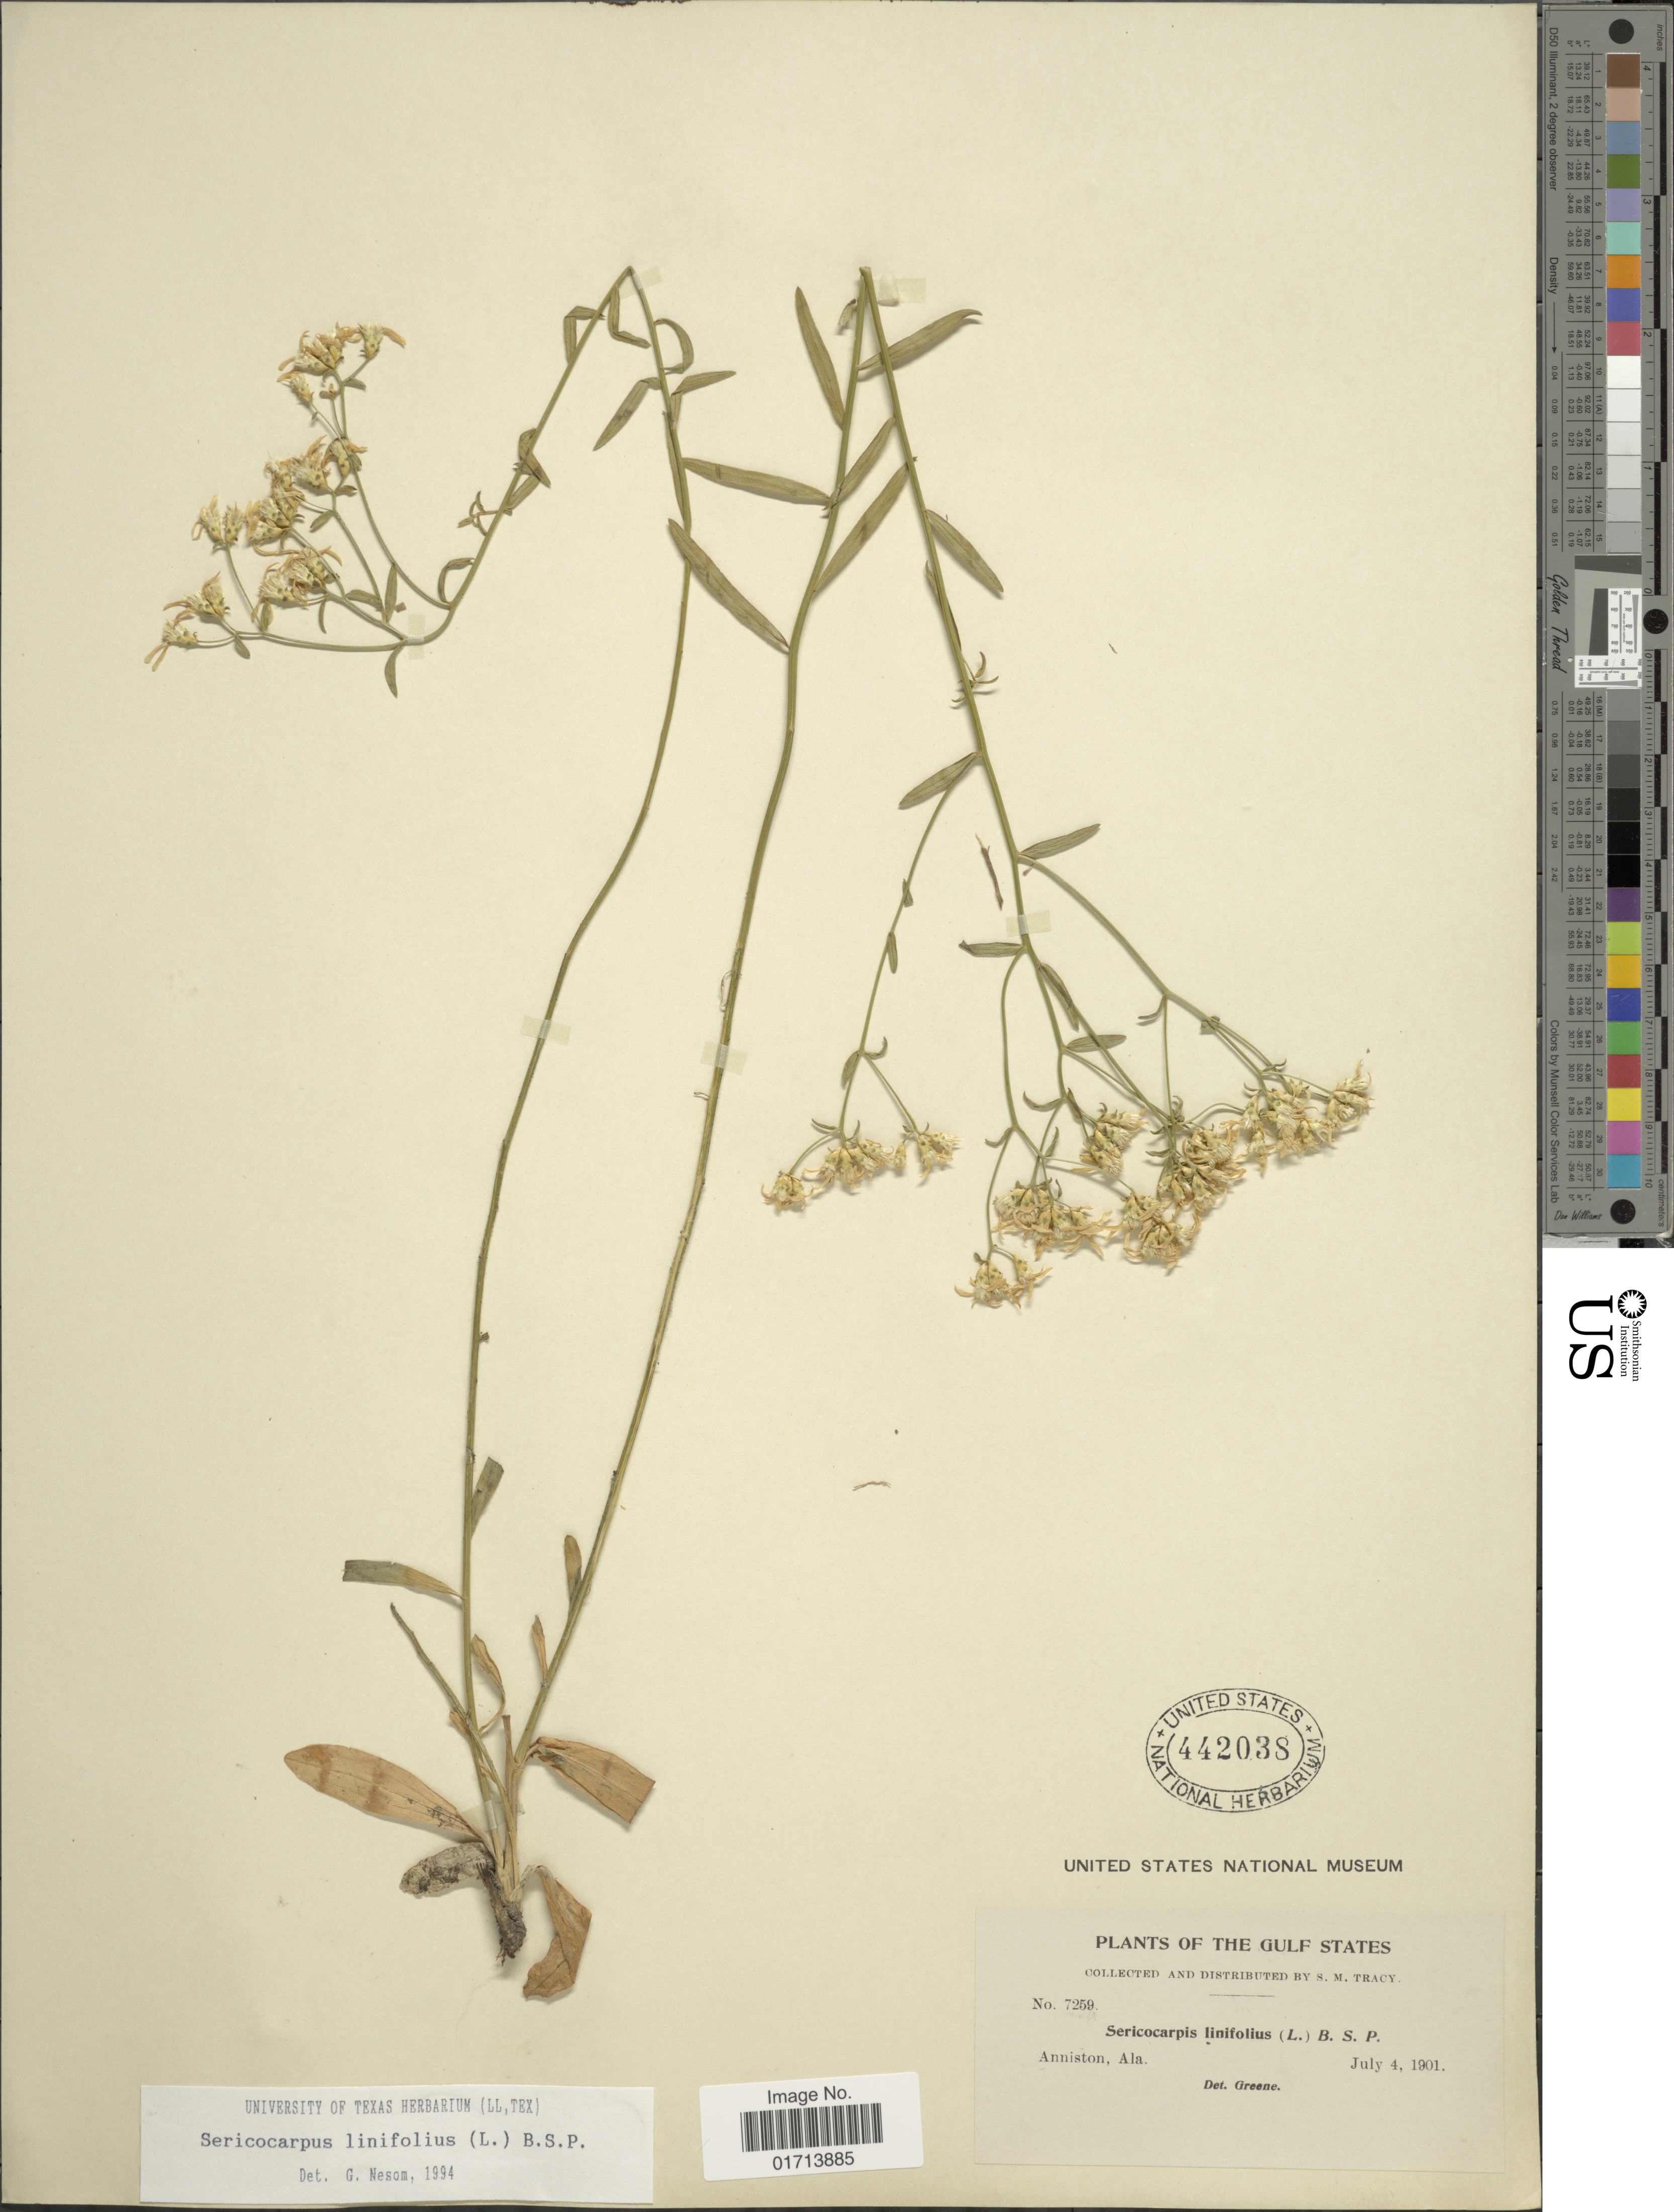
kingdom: Plantae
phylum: Tracheophyta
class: Magnoliopsida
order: Asterales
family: Asteraceae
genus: Sericocarpus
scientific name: Sericocarpus linifolius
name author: (L.) Britton, Stearns & Poggenb.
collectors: S. Stracy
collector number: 7259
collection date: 1901-07-04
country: United States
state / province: Alabama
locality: Gulf States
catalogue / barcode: US 442038